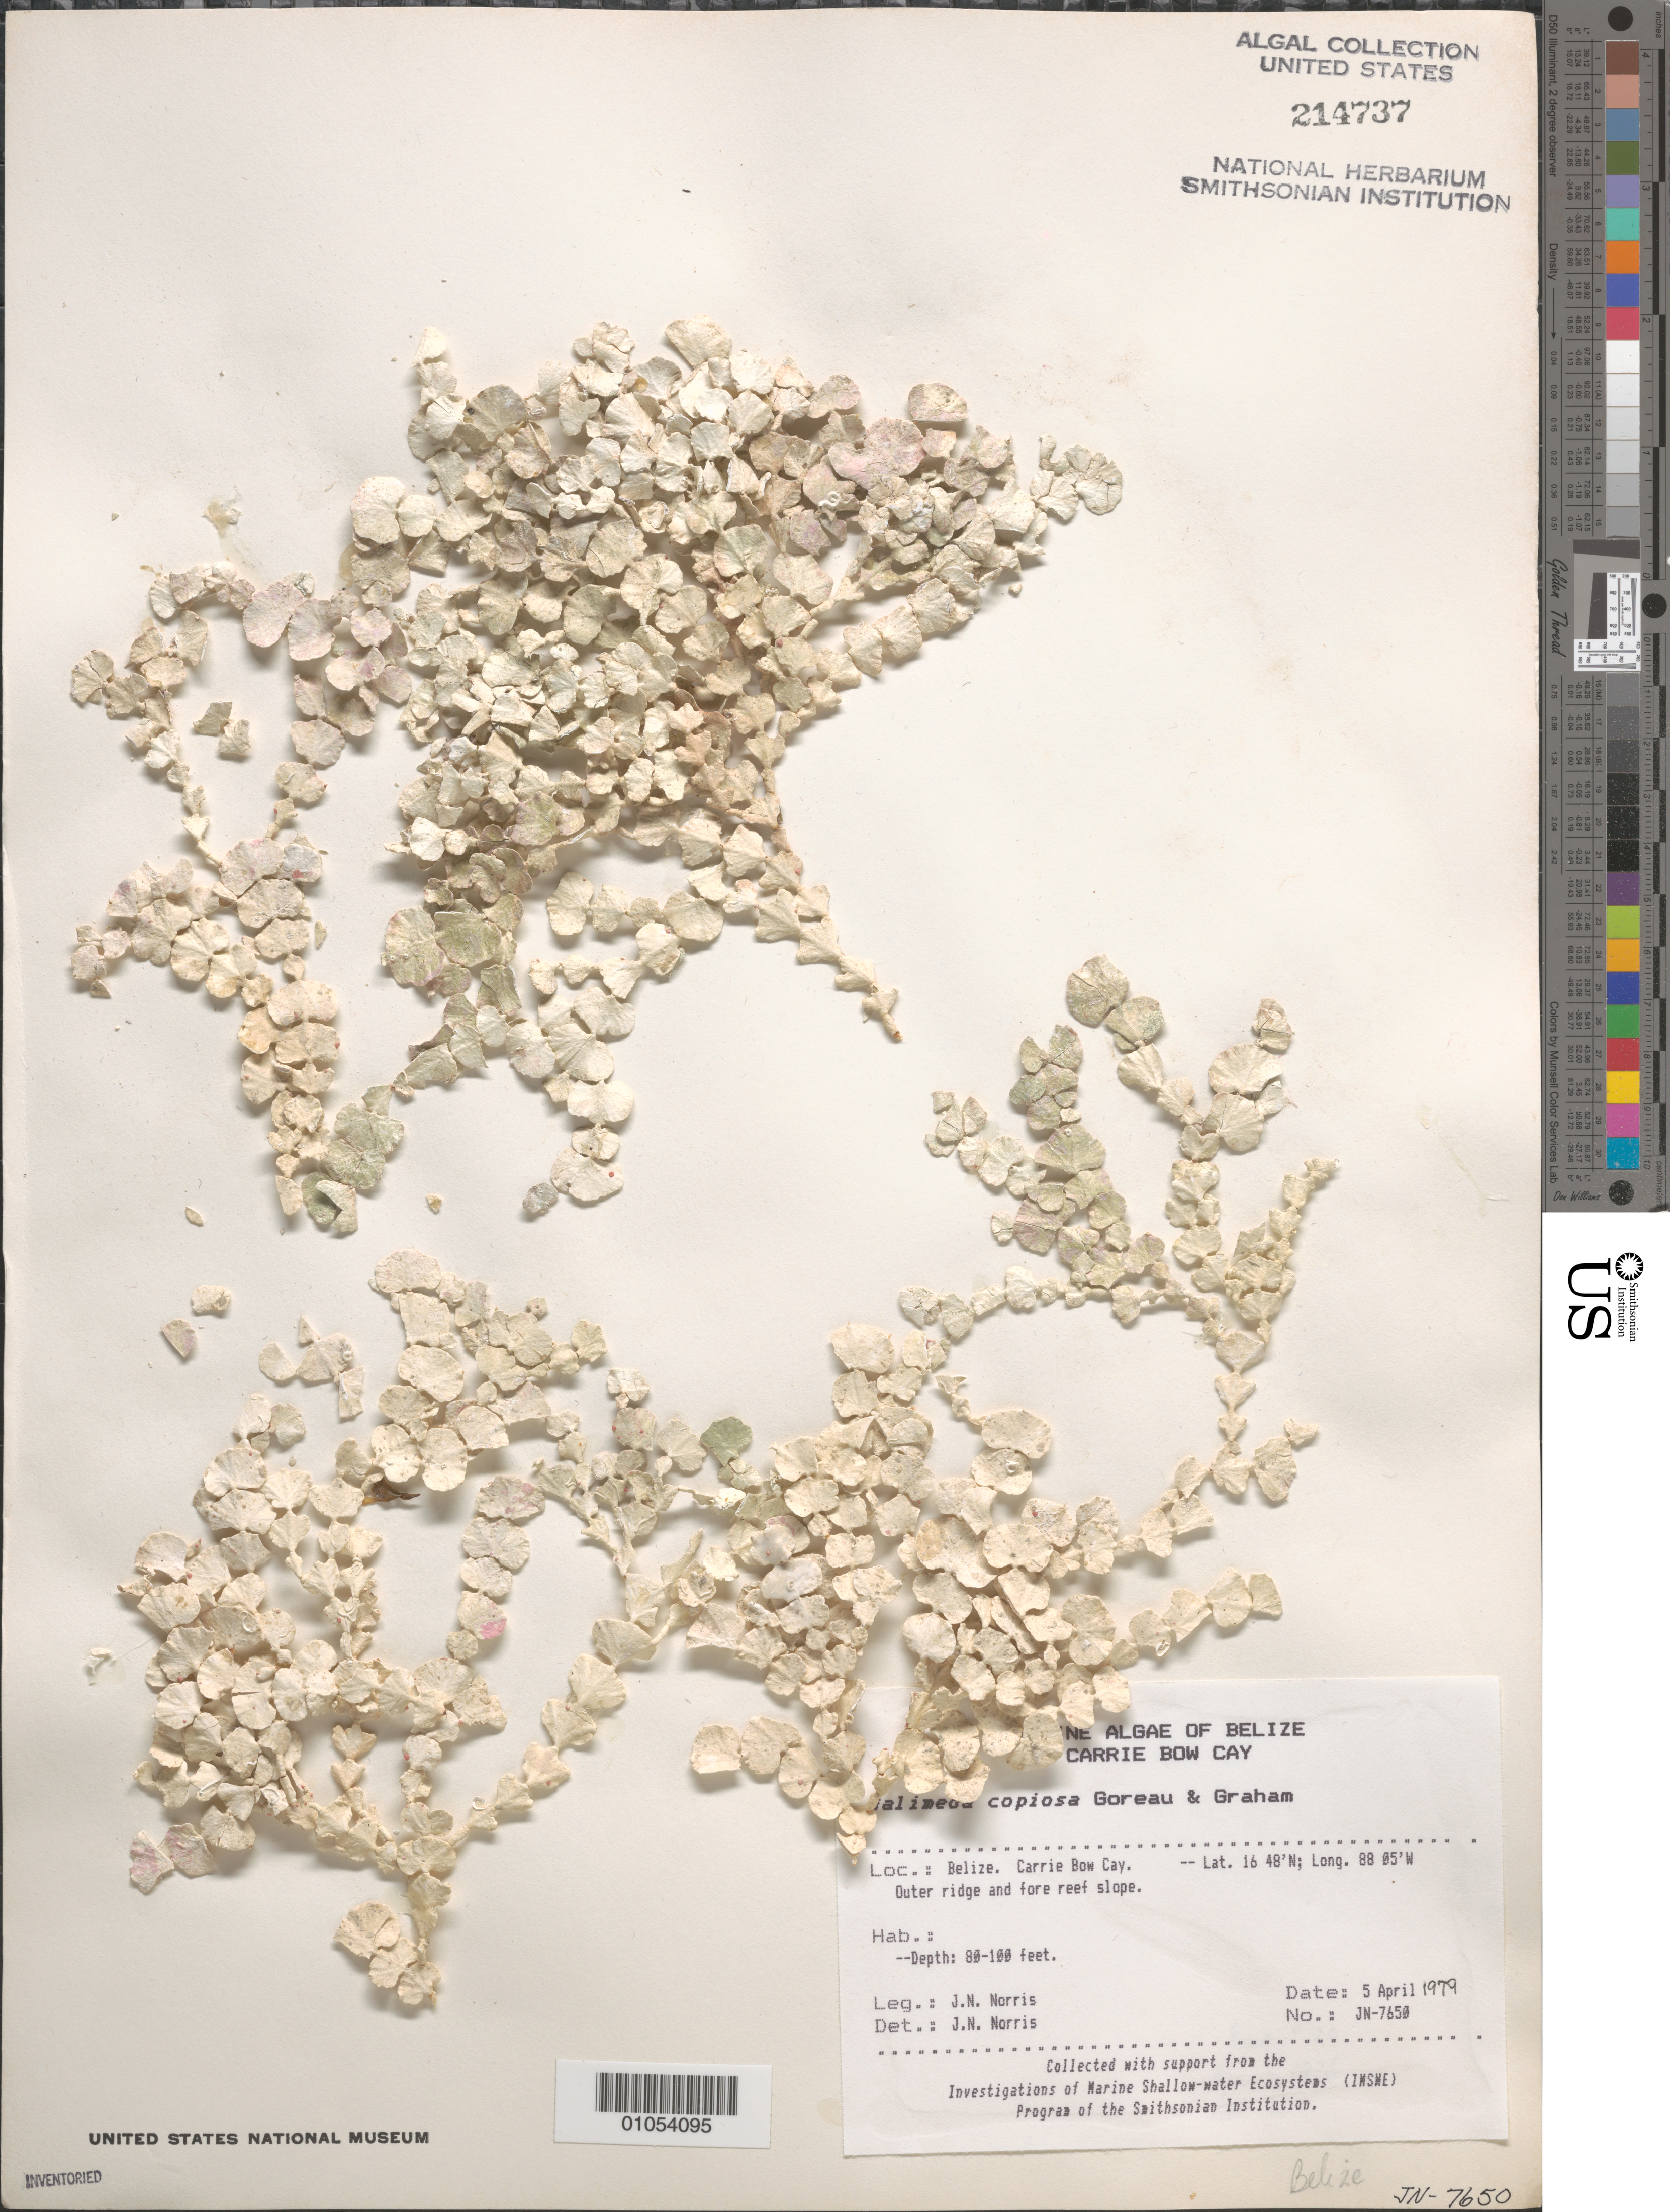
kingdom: Plantae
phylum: Chlorophyta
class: Ulvophyceae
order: Bryopsidales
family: Halimedaceae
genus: Halimeda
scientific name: Halimeda copiosa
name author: Goreau & E.A. Graham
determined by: Norris, James N.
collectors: J. N. Norris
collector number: JN-7650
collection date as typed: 05 Apr 1979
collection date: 1979-04-05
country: Belize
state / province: Stann Creek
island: Carrie Bow Cay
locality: Outer ridge and fore reef slope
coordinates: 16 48'N, 88 05'W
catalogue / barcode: US 214737